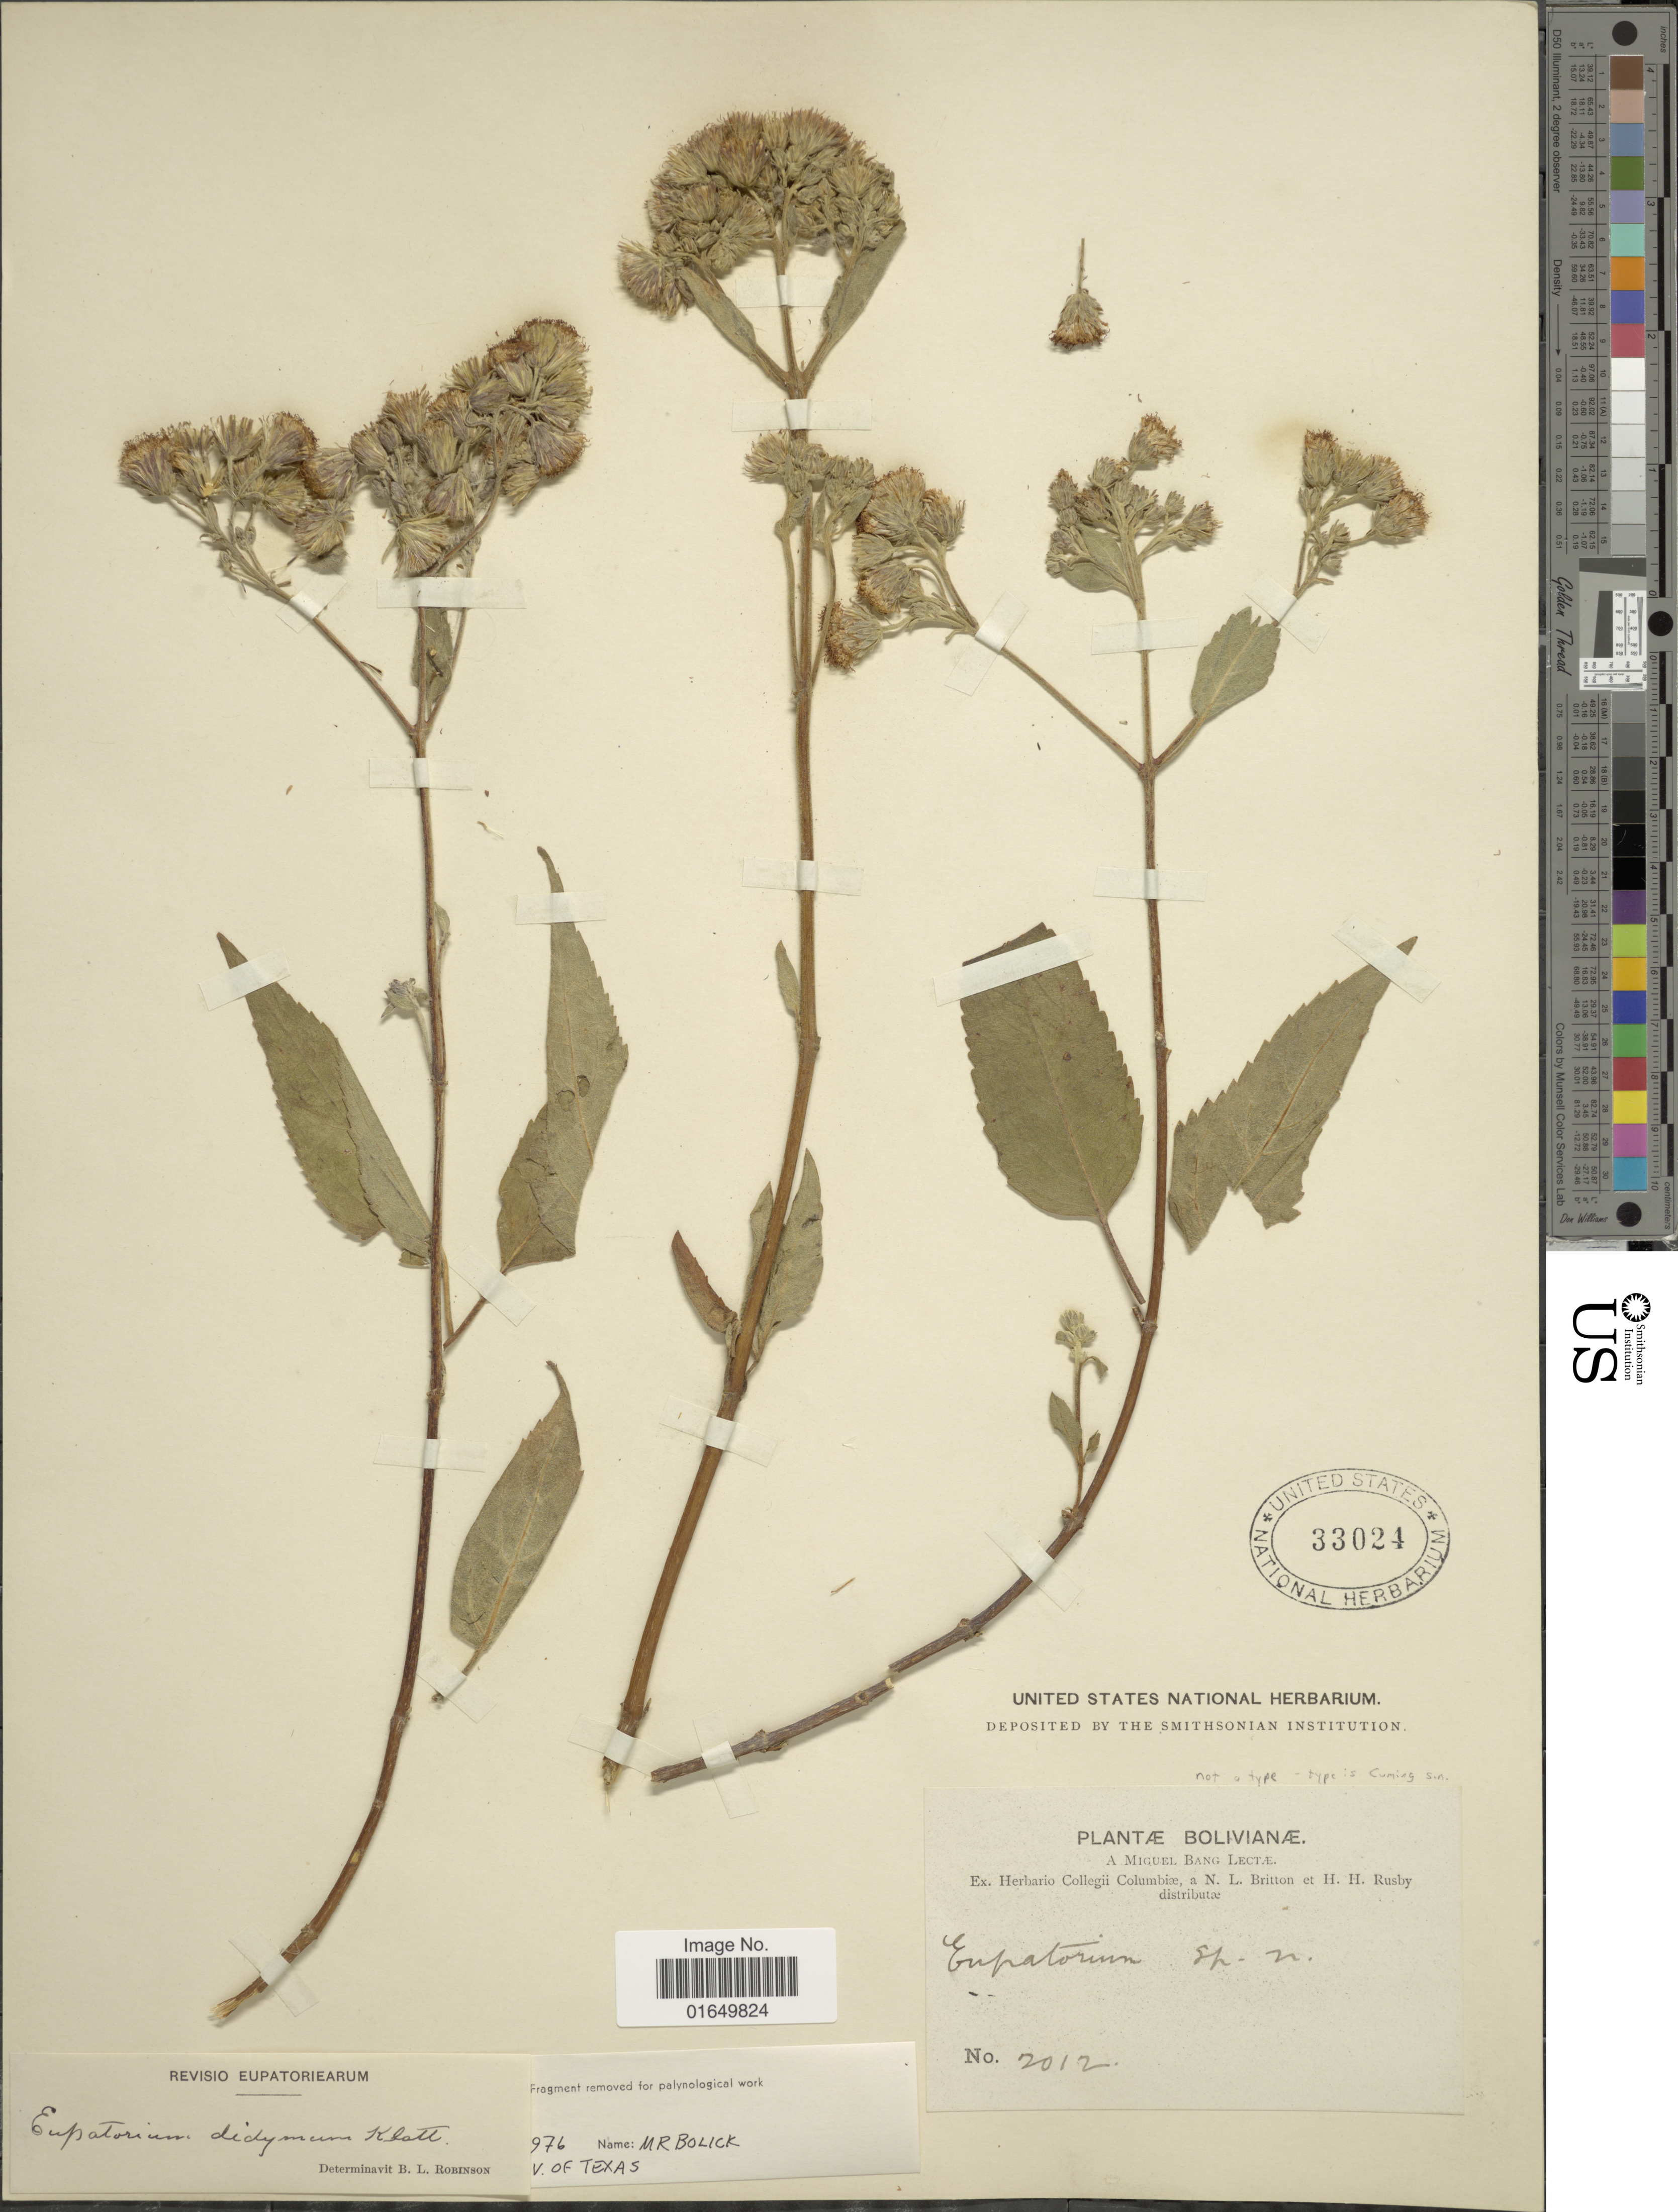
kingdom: Plantae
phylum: Tracheophyta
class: Magnoliopsida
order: Asterales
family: Asteraceae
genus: Heterocondylus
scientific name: Heterocondylus didymum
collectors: M. Bang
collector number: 2012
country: Bolivia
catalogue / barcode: US 33024